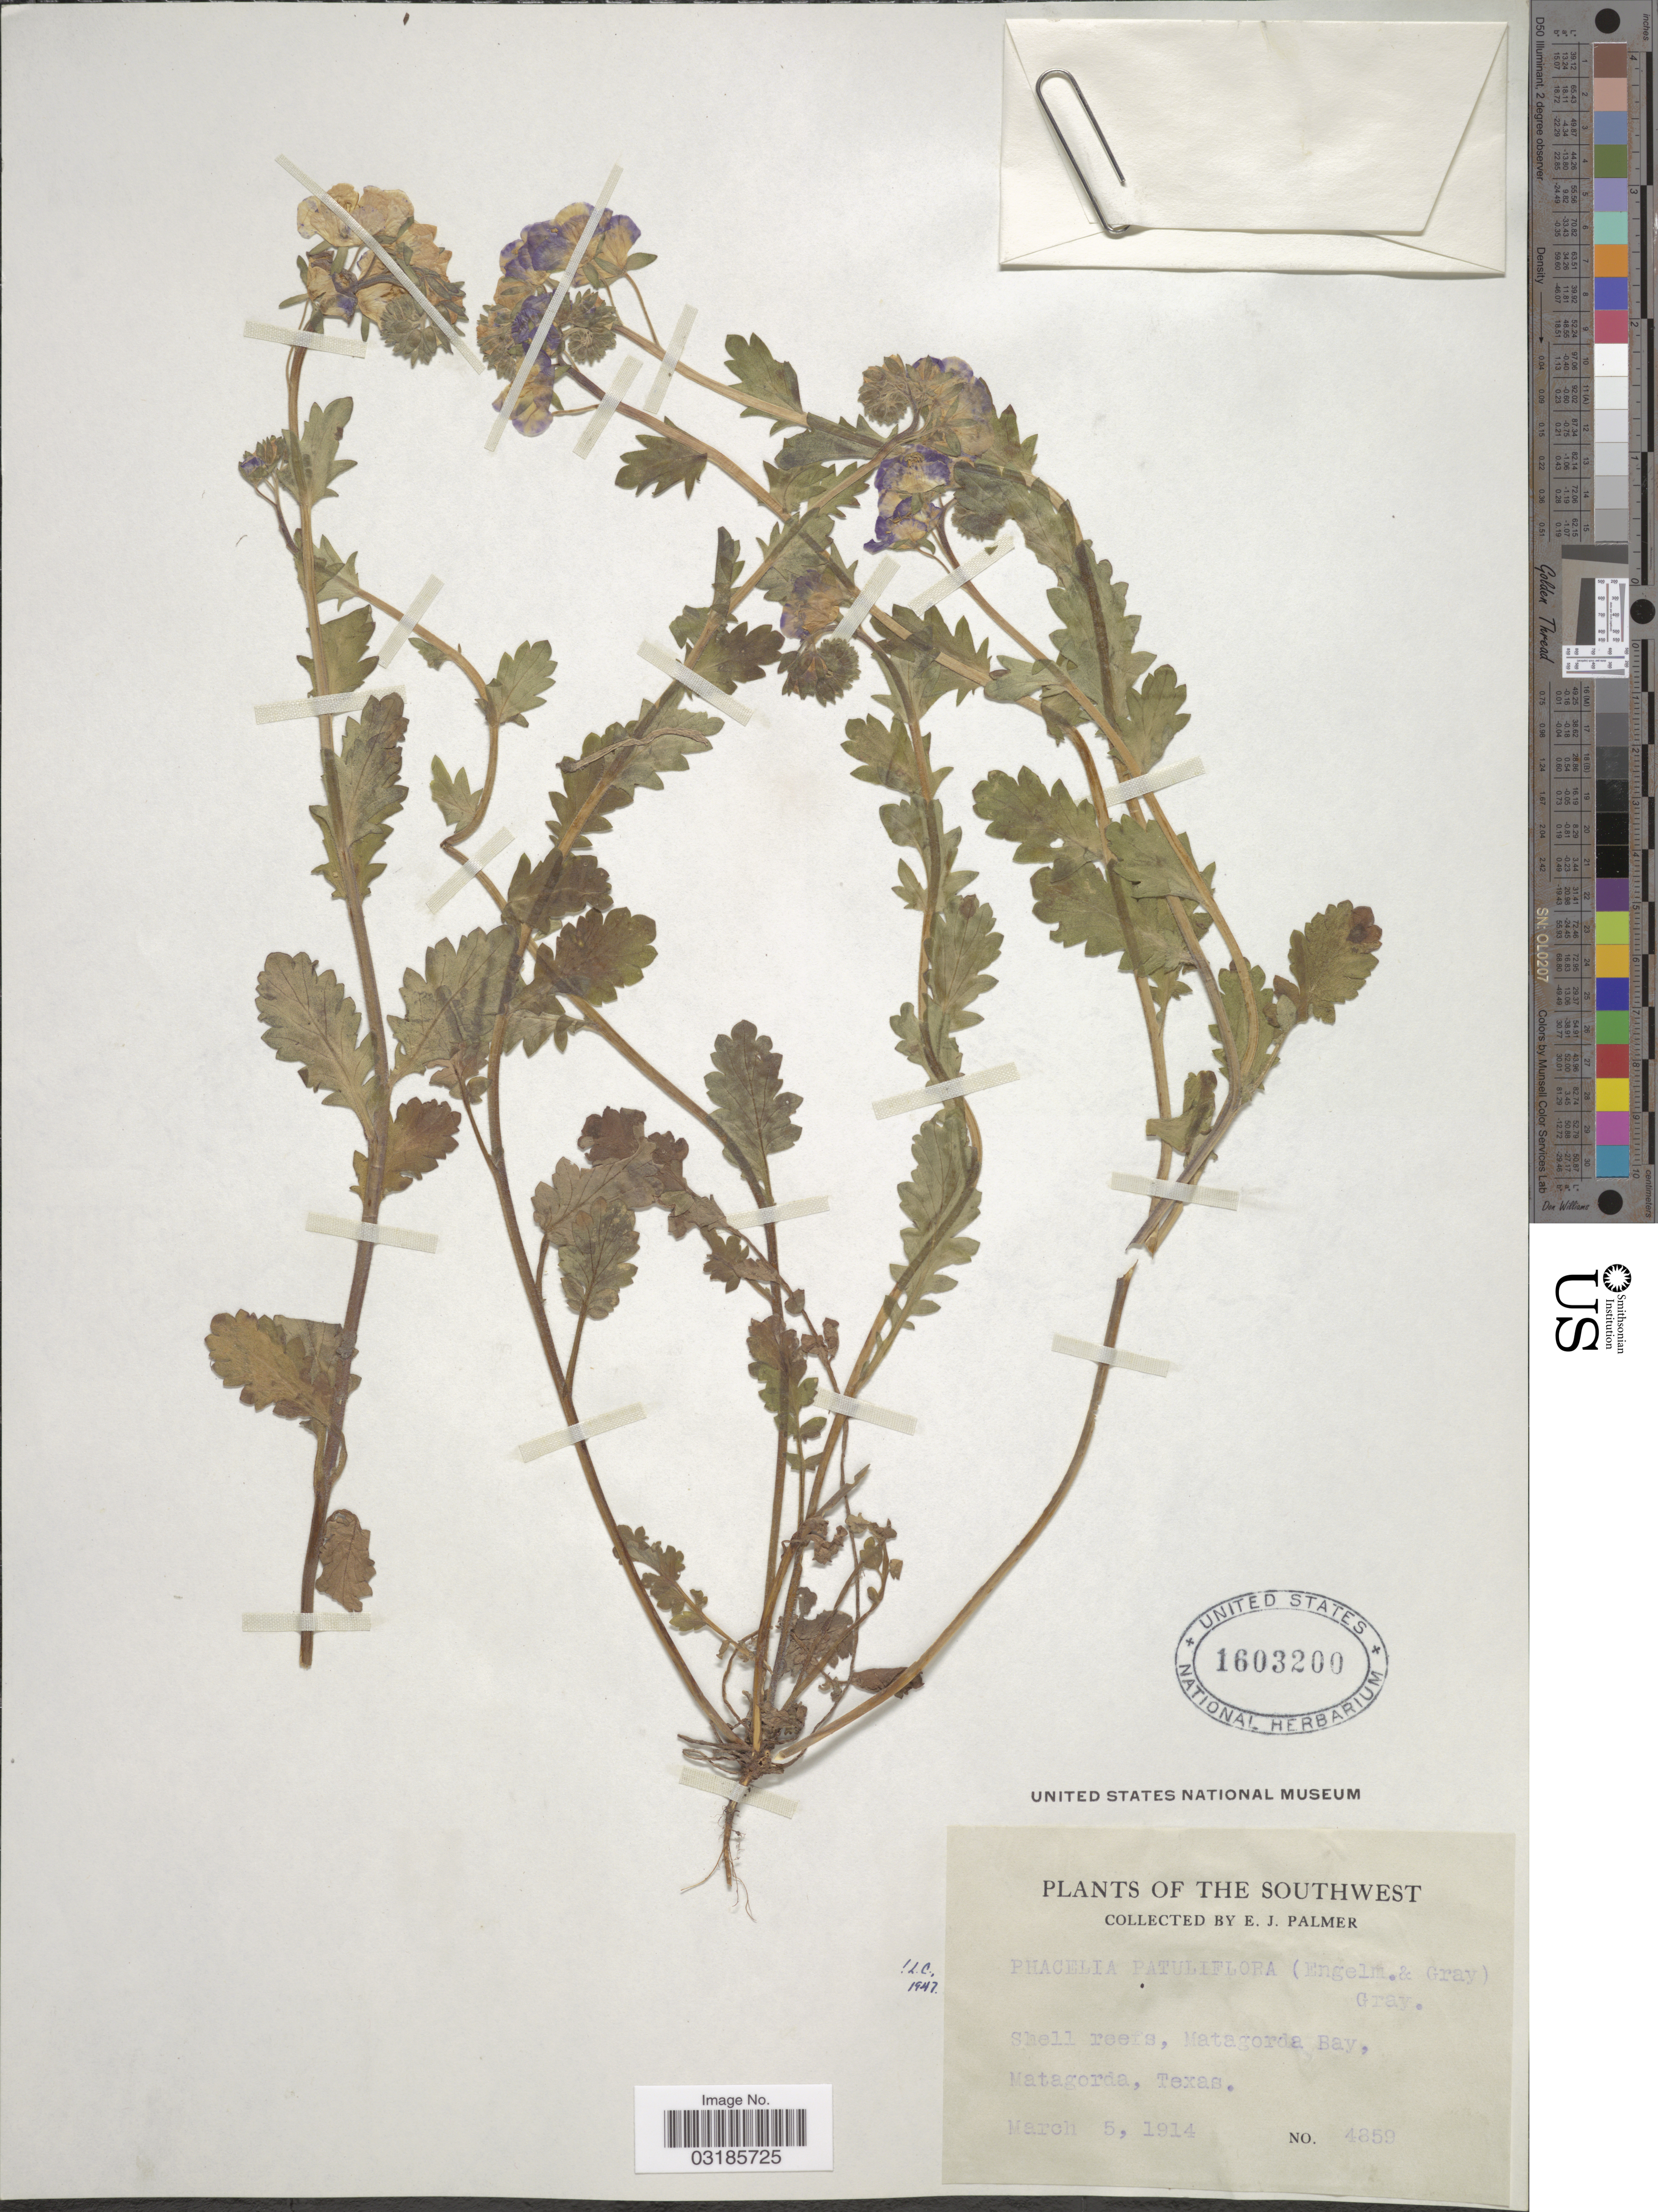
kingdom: Plantae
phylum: Tracheophyta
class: Magnoliopsida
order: Boraginales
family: Hydrophyllaceae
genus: Phacelia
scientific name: Phacelia patuliflora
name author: (Engelm. & A. Gray) A. Gray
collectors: E. J. Palmer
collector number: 4859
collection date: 1914-03-05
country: United States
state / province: Texas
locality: The Southwest. Shell reefs, Matagorda Bay, Matagorda.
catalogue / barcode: US 1603200